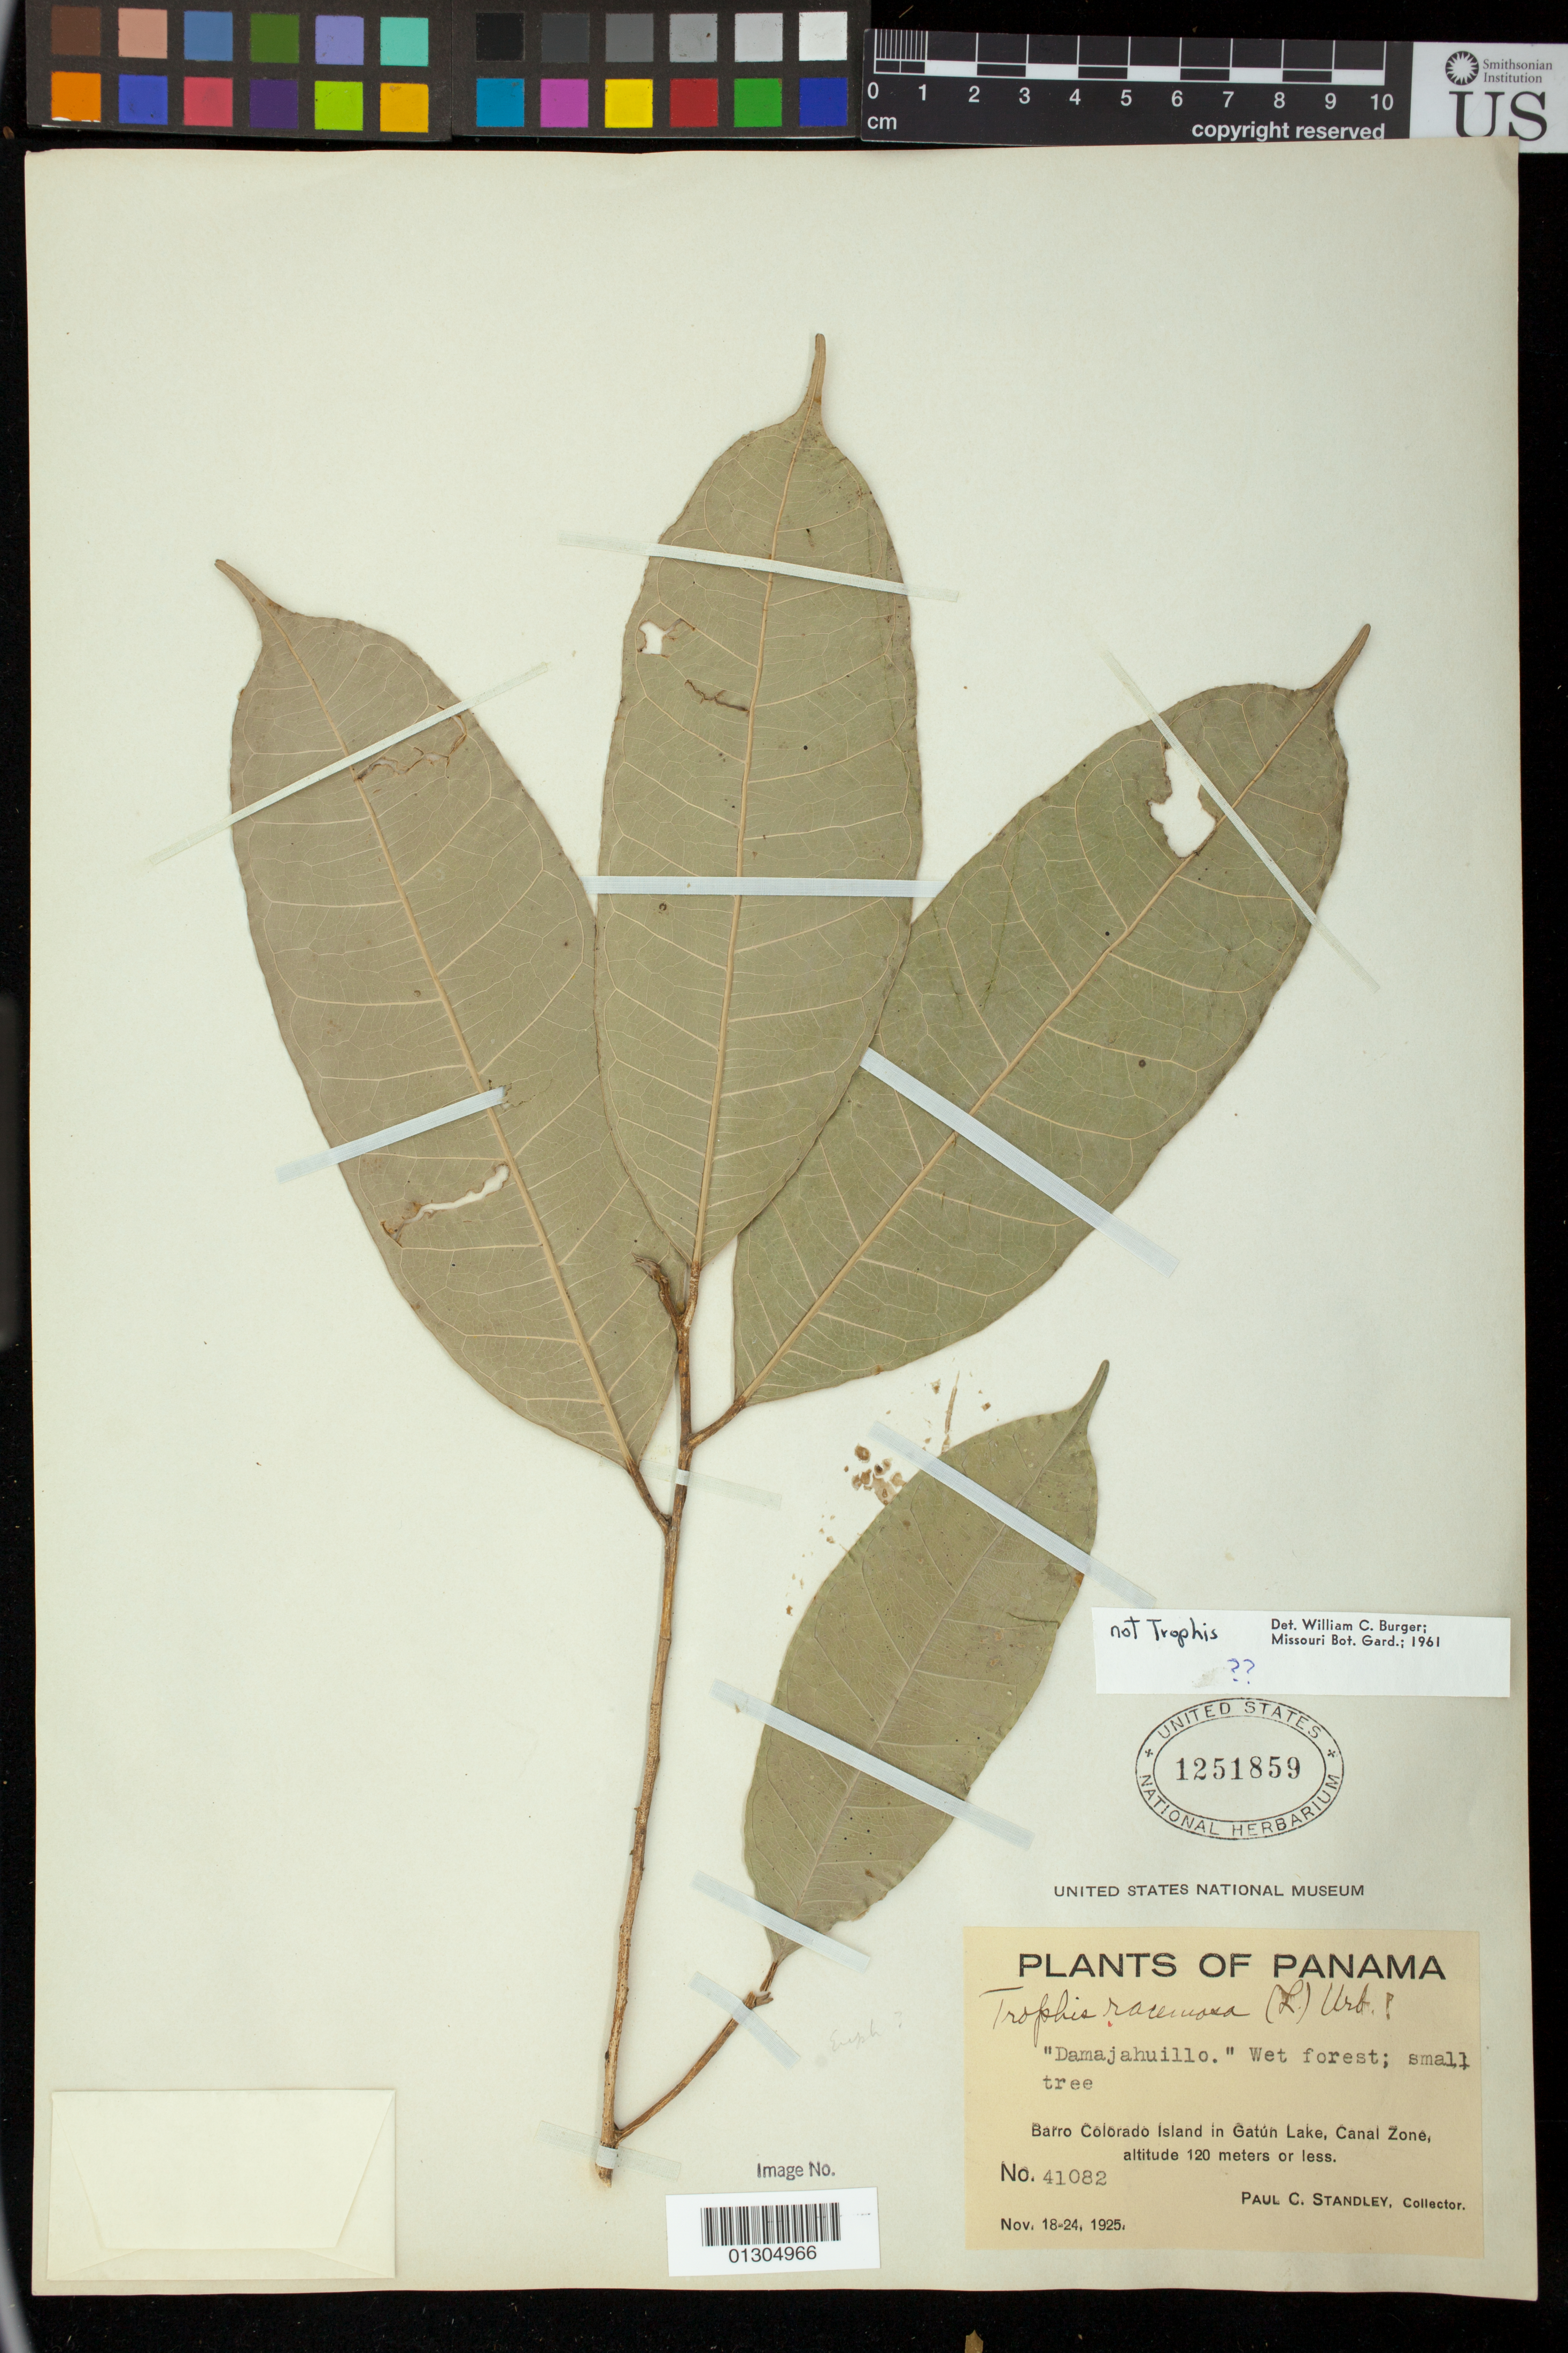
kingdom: Plantae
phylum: Tracheophyta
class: Magnoliopsida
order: Malpighiales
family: Euphorbiaceae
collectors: P. C. Standley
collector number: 41082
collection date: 1925-11-18/1925-11-24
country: Panama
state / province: Panamá Oeste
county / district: Canal Zone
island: Barro Colorado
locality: Barro Colorado Island in Gatun Lake, Canal Zone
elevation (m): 0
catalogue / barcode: US 1251859